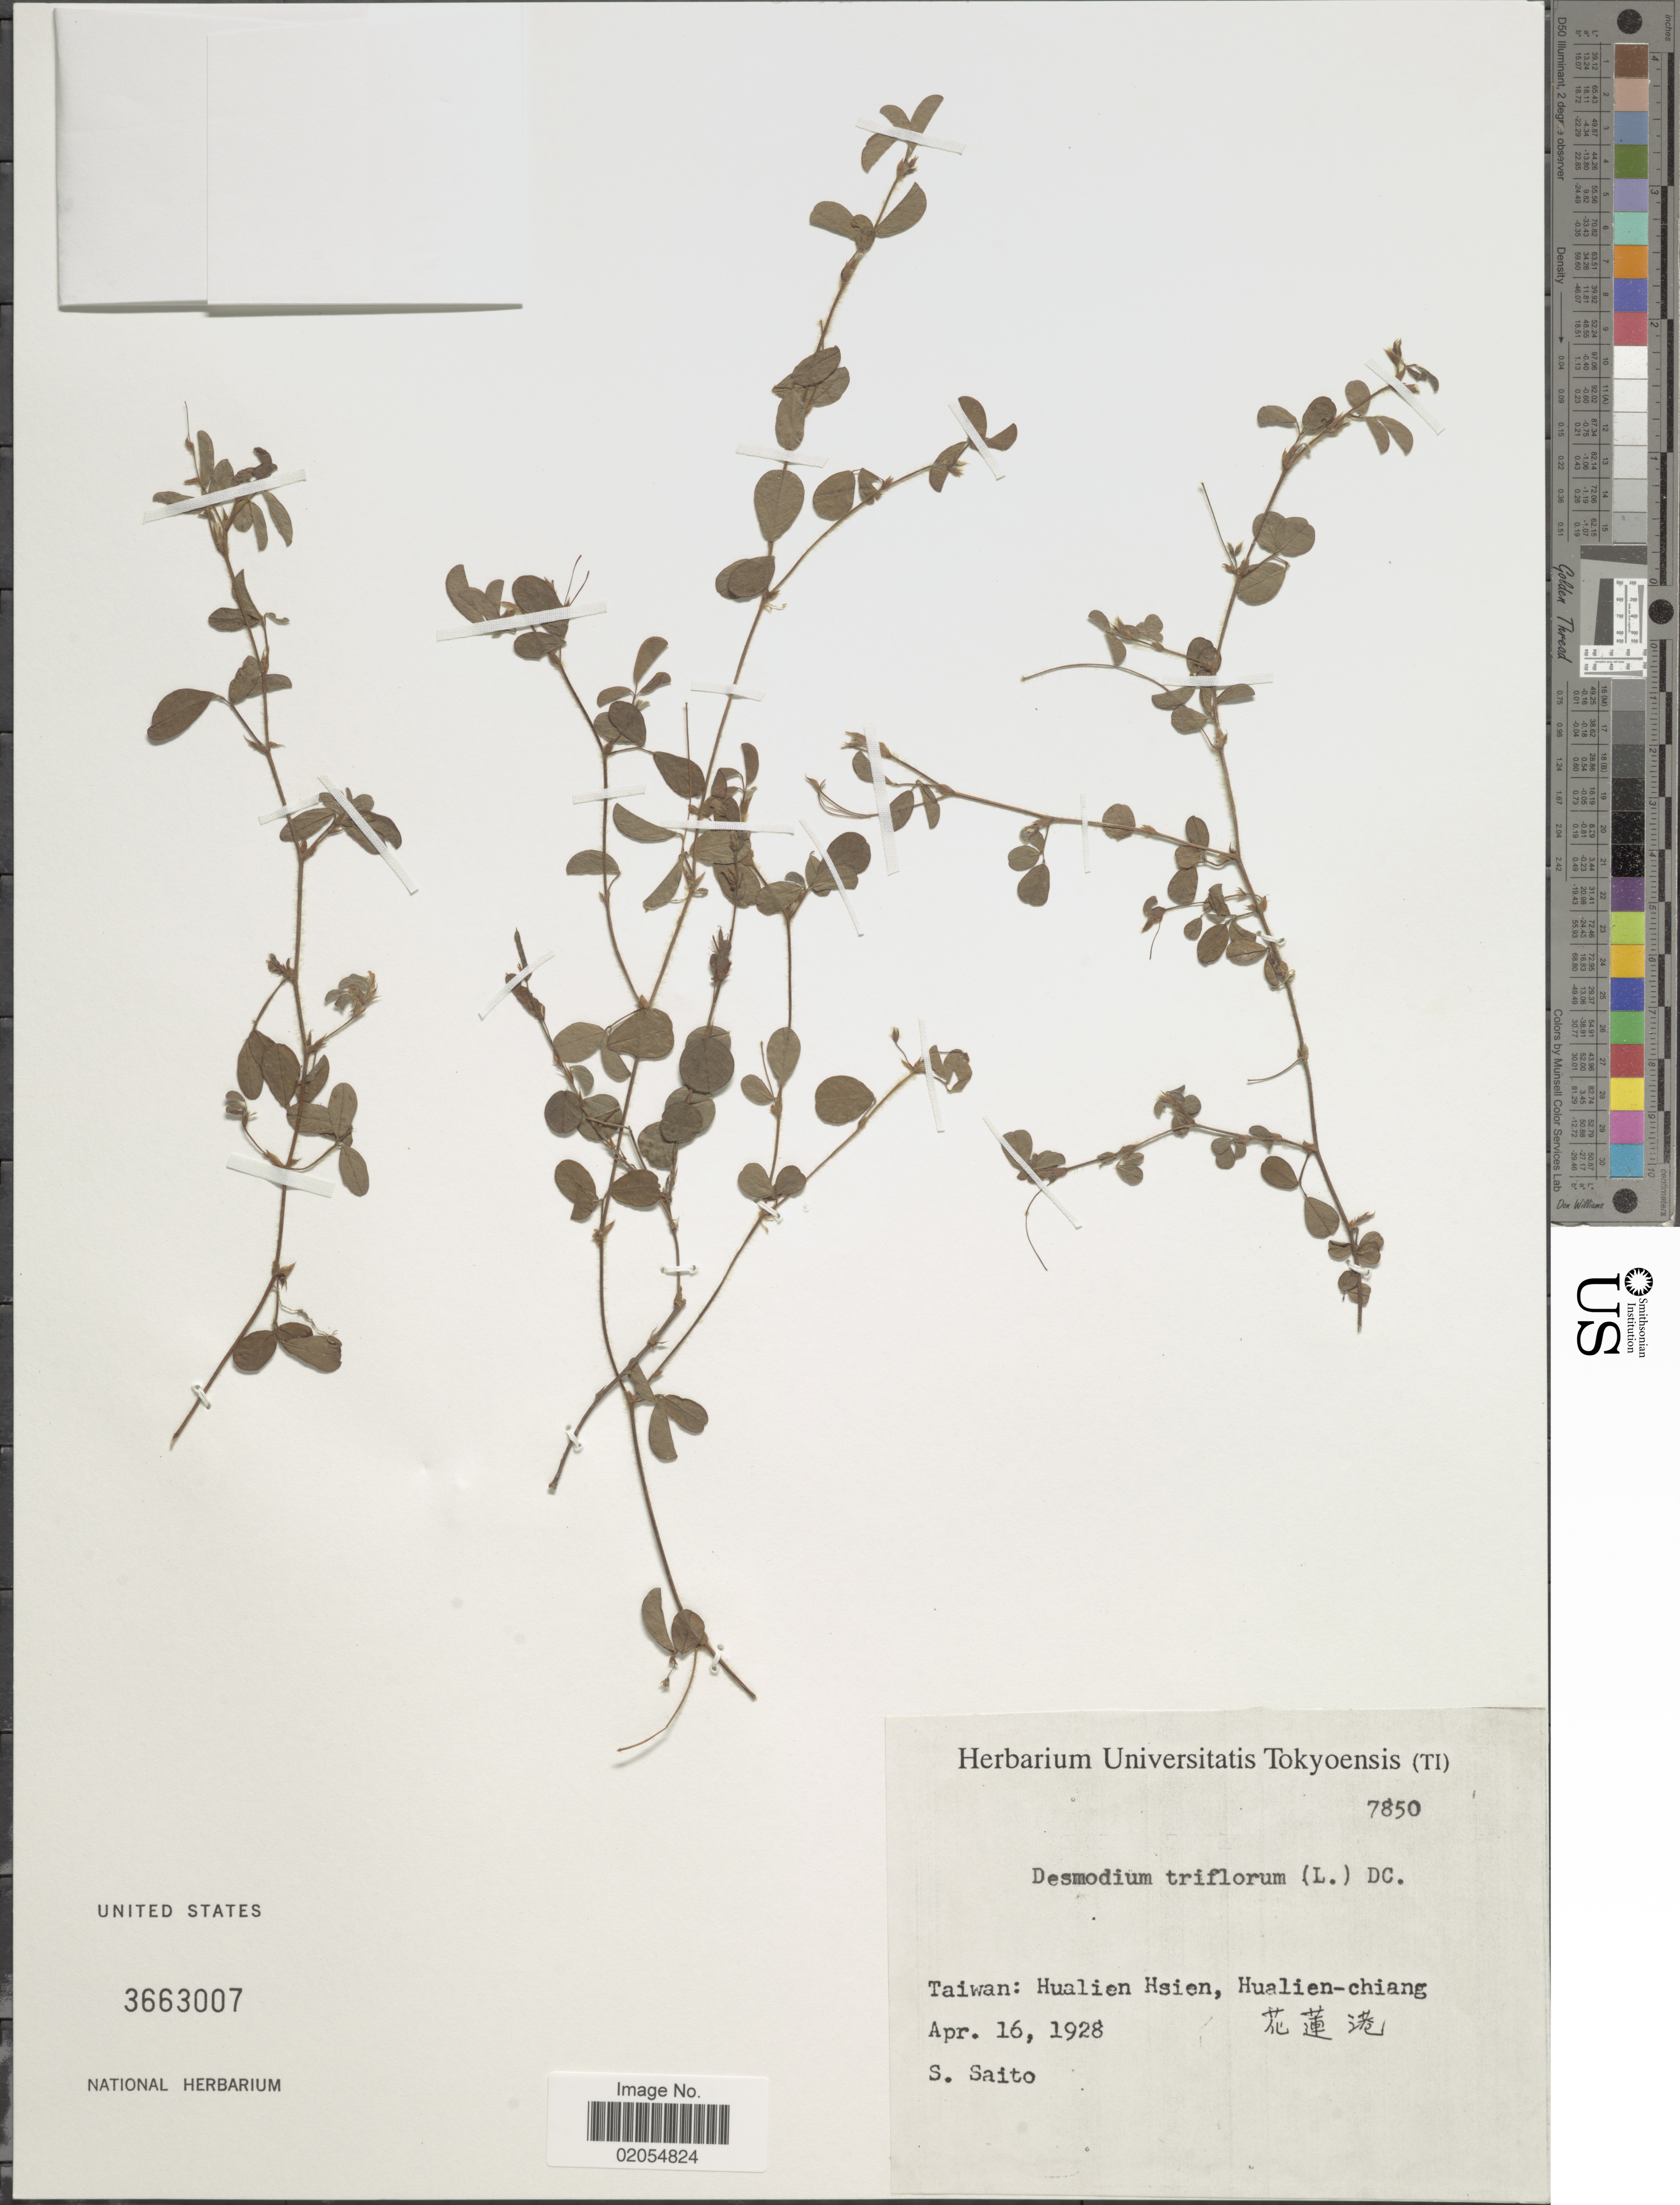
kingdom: Plantae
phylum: Tracheophyta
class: Magnoliopsida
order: Fabales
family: Fabaceae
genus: Grona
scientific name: Grona heterophylla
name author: (Willd.) H. Ohashi & K. Ohashi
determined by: Strong, Mark T., (BOT), Smithsonian Institution - National Museum of Natural History (UNITED STATES)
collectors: S. Saito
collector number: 7850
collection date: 1928-04-16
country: Taiwan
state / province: Hualien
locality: Hualien Hsien, Hualien-chiang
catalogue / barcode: US 3663007